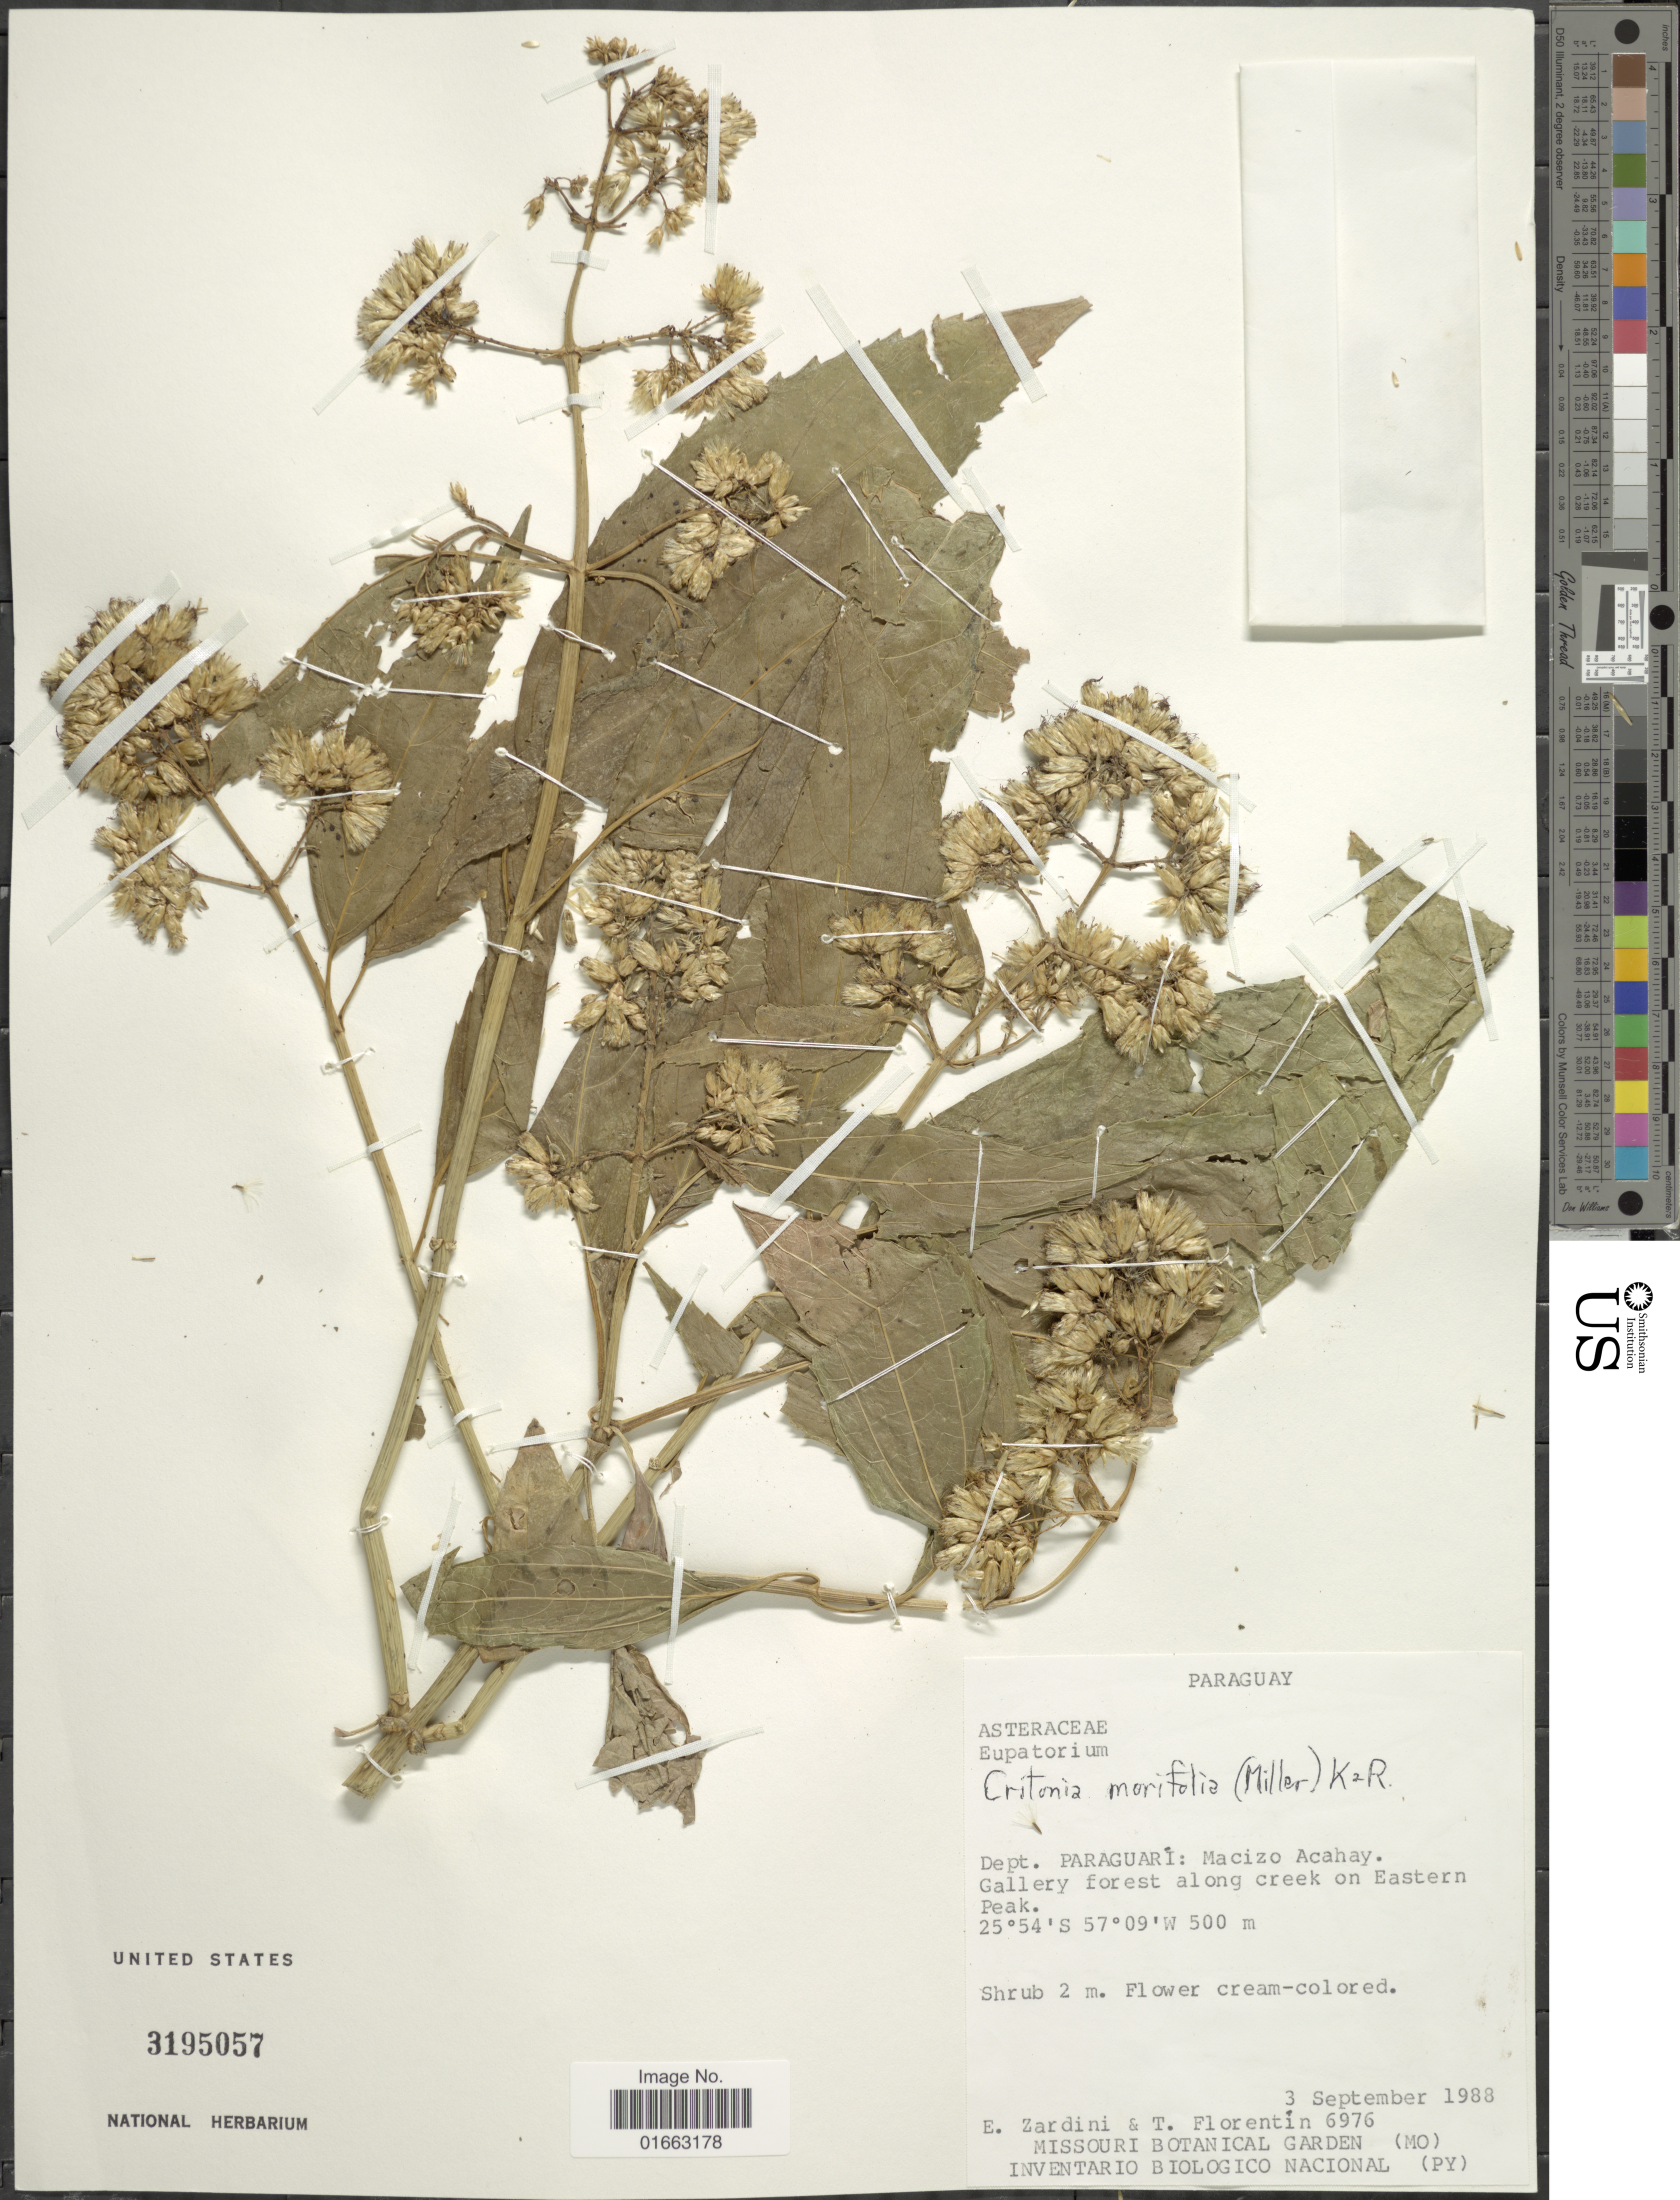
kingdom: Plantae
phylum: Tracheophyta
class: Magnoliopsida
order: Asterales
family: Asteraceae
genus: Critonia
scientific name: Critonia morifolia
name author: (Mill.) R.M. King & H. Rob.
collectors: E. M. Zardini & T. Florentin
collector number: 6976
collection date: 1988-09-03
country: Paraguay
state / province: Paraguari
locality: Macizo Acahay, Gallery forest along creek on Eastern Peak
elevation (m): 500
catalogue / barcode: US 3195057